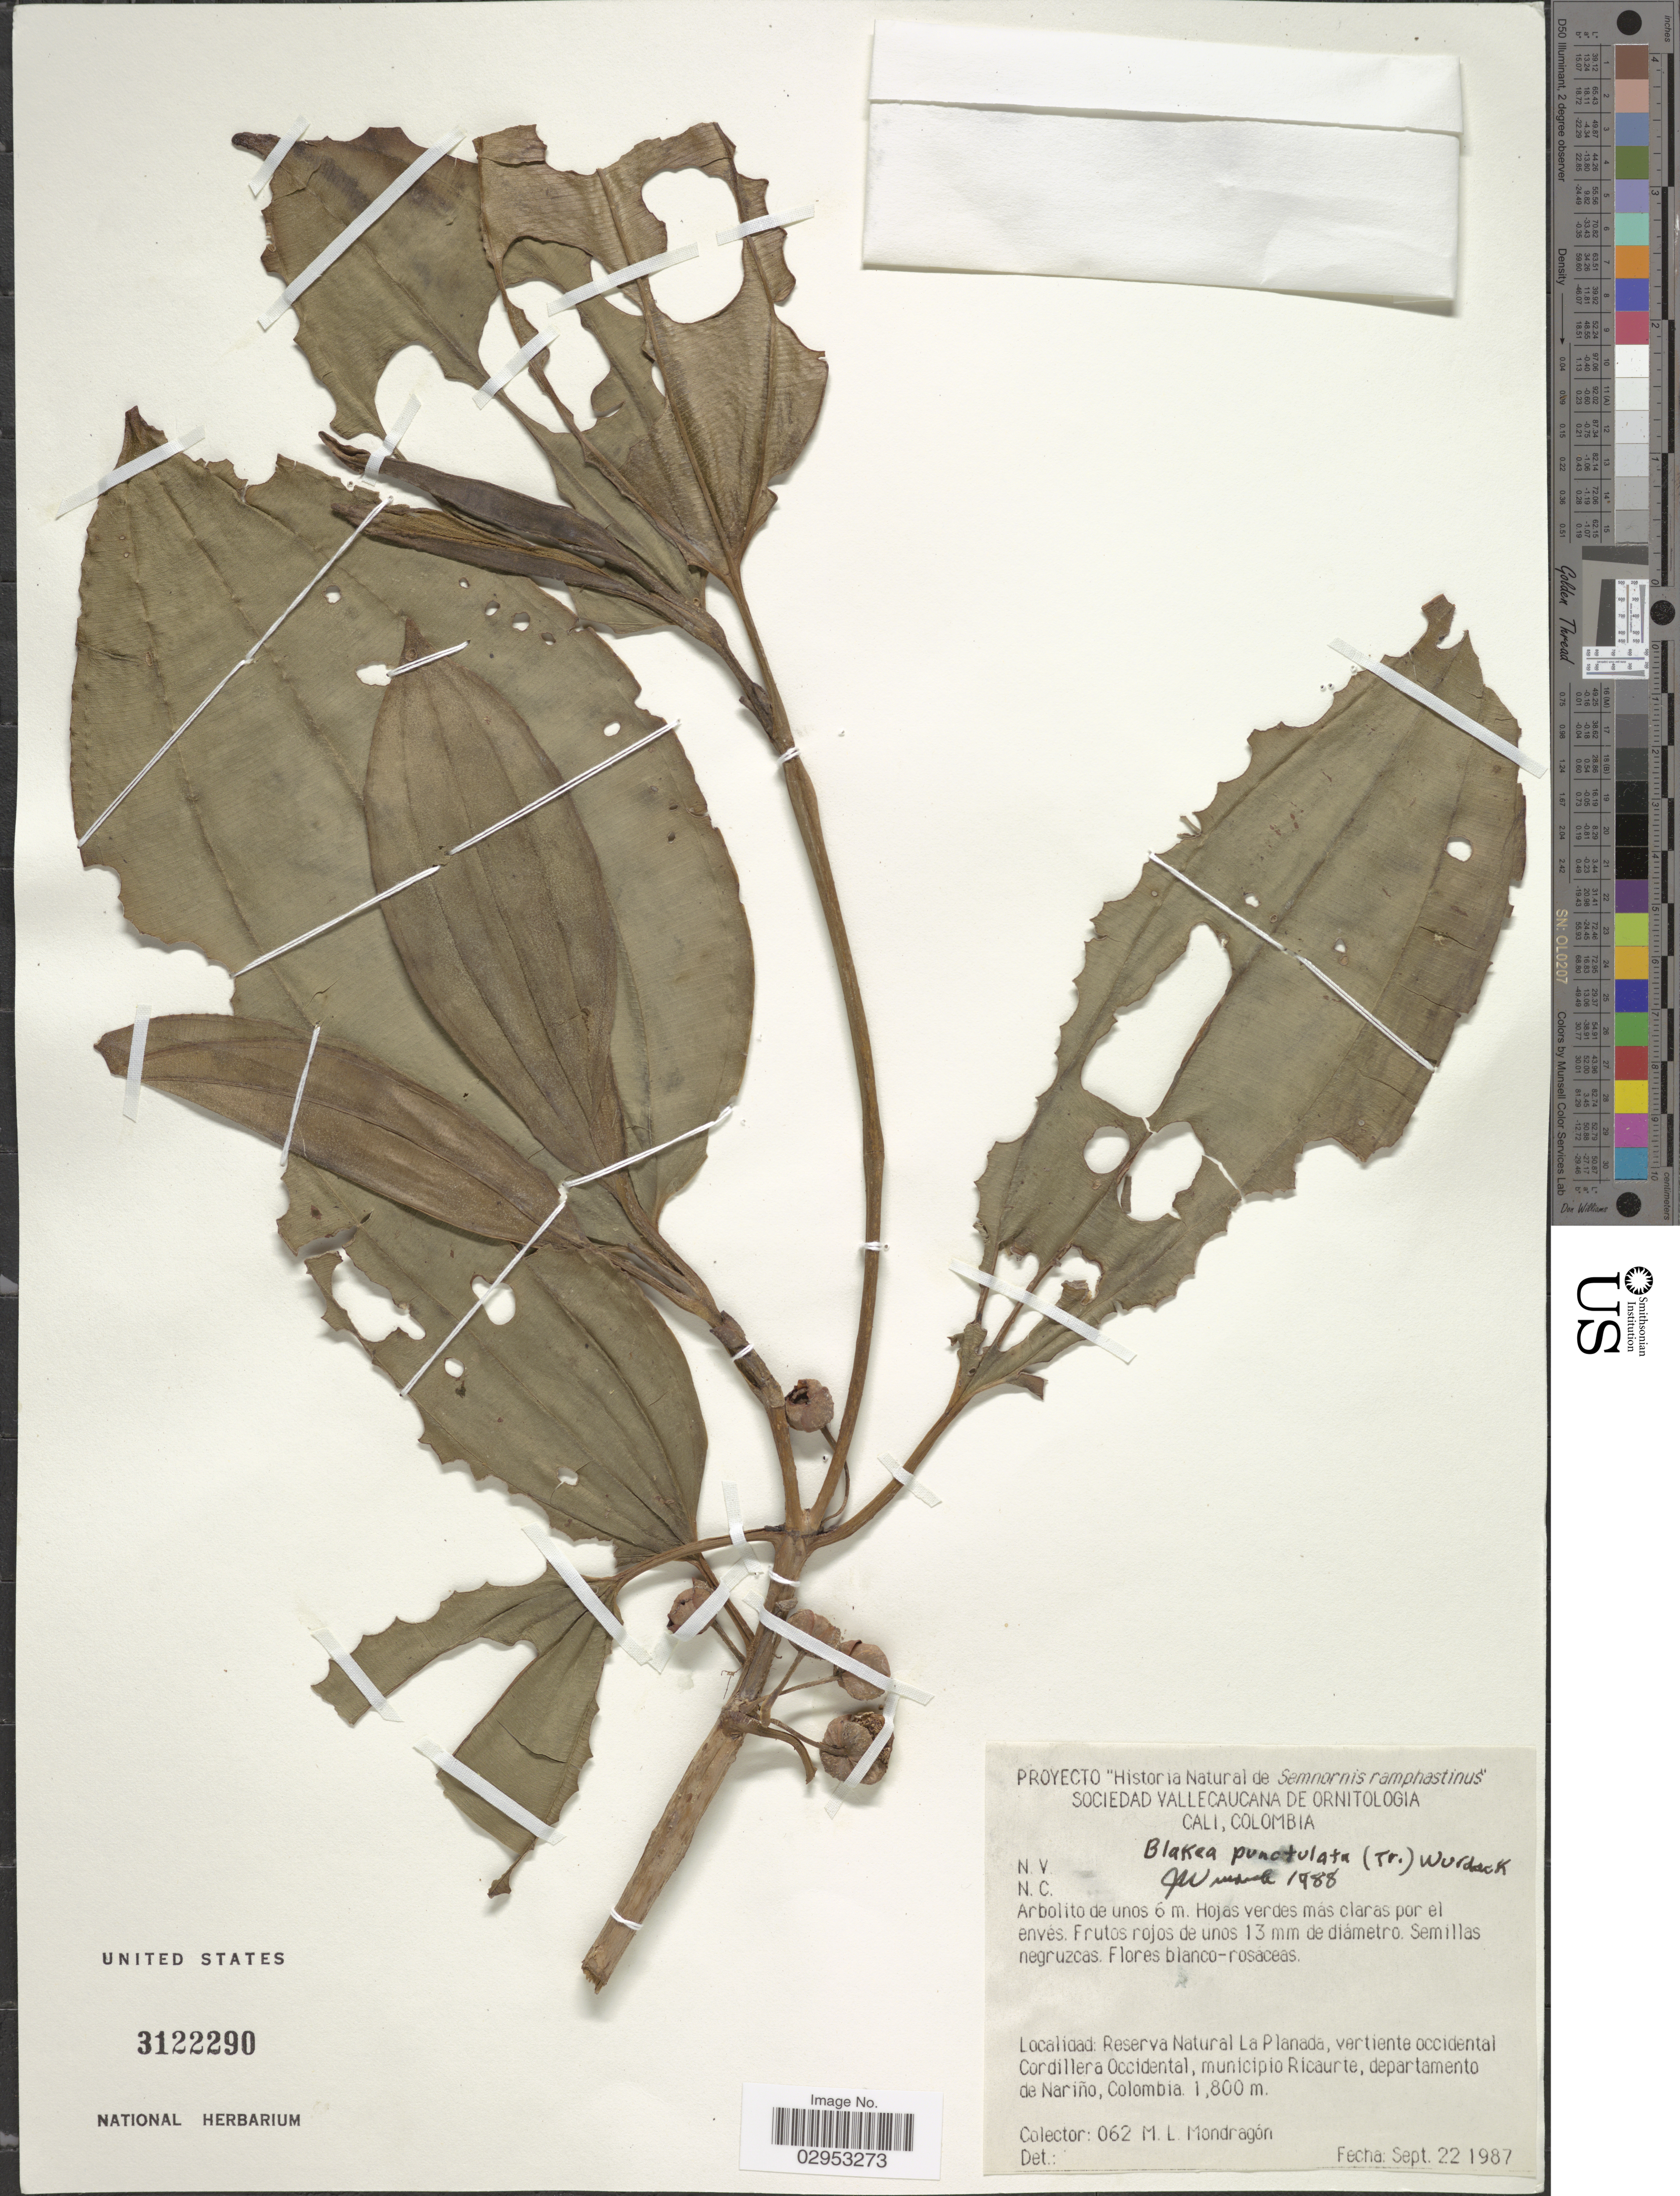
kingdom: Plantae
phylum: Tracheophyta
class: Magnoliopsida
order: Myrtales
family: Melastomataceae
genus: Blakea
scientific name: Blakea punctulata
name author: (Triana) Wurdack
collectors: M. Mondragón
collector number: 062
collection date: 1987-09-22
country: Colombia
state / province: Nariño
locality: Reserva Natural La Planada, vertiente occidental Cordillera Occidental, municipio Ricaurte, departamento de Nariño.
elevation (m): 1800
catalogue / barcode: US 3122290